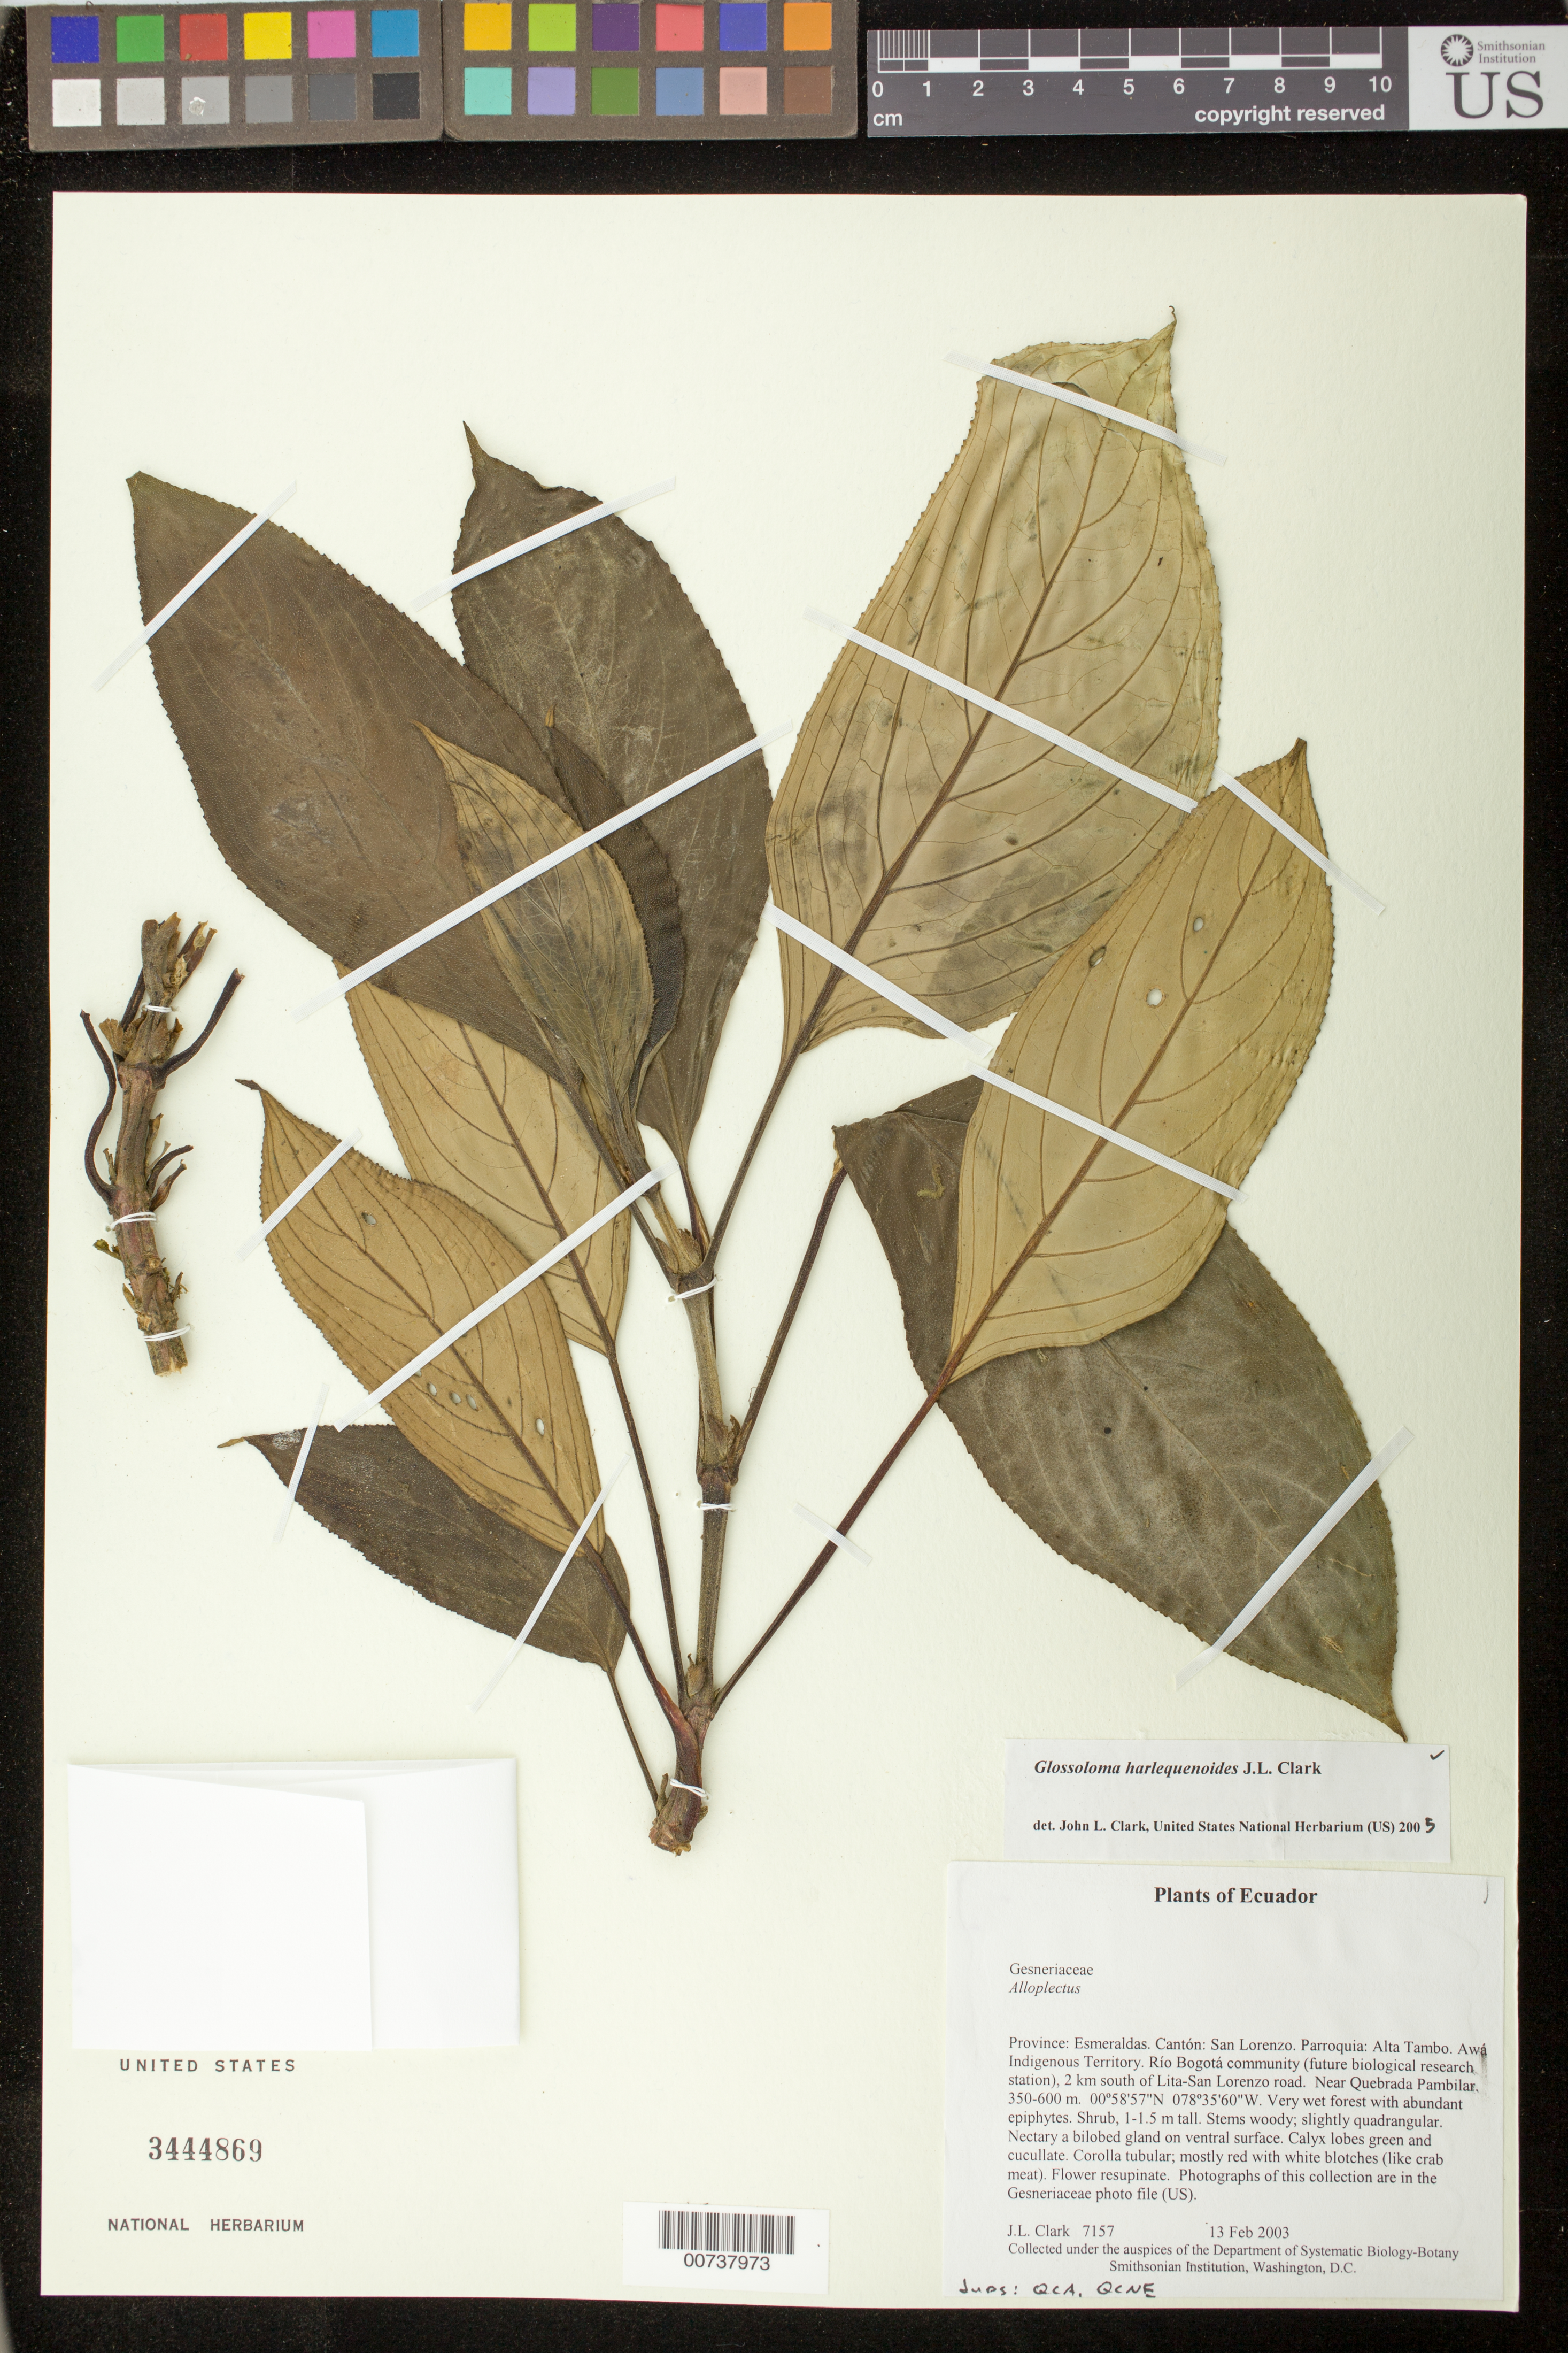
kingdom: Plantae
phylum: Tracheophyta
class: Magnoliopsida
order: Lamiales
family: Gesneriaceae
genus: Glossoloma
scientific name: Glossoloma harlequinoides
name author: J.L. Clark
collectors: J. L. Clark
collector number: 7157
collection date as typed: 13 Feb 2003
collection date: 2003-02-13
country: Ecuador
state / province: Esmeraldas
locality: San Lorenzo. Parroquia: Alta Tambo. Awá Indigenous Territory. Río Bogotá community (future biological research station), 2 km south of Lita-San Lorenzo road. Near Quebrada Pambilar.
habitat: Very wet forest with abundant epiphytes.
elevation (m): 350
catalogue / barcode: US 3444869